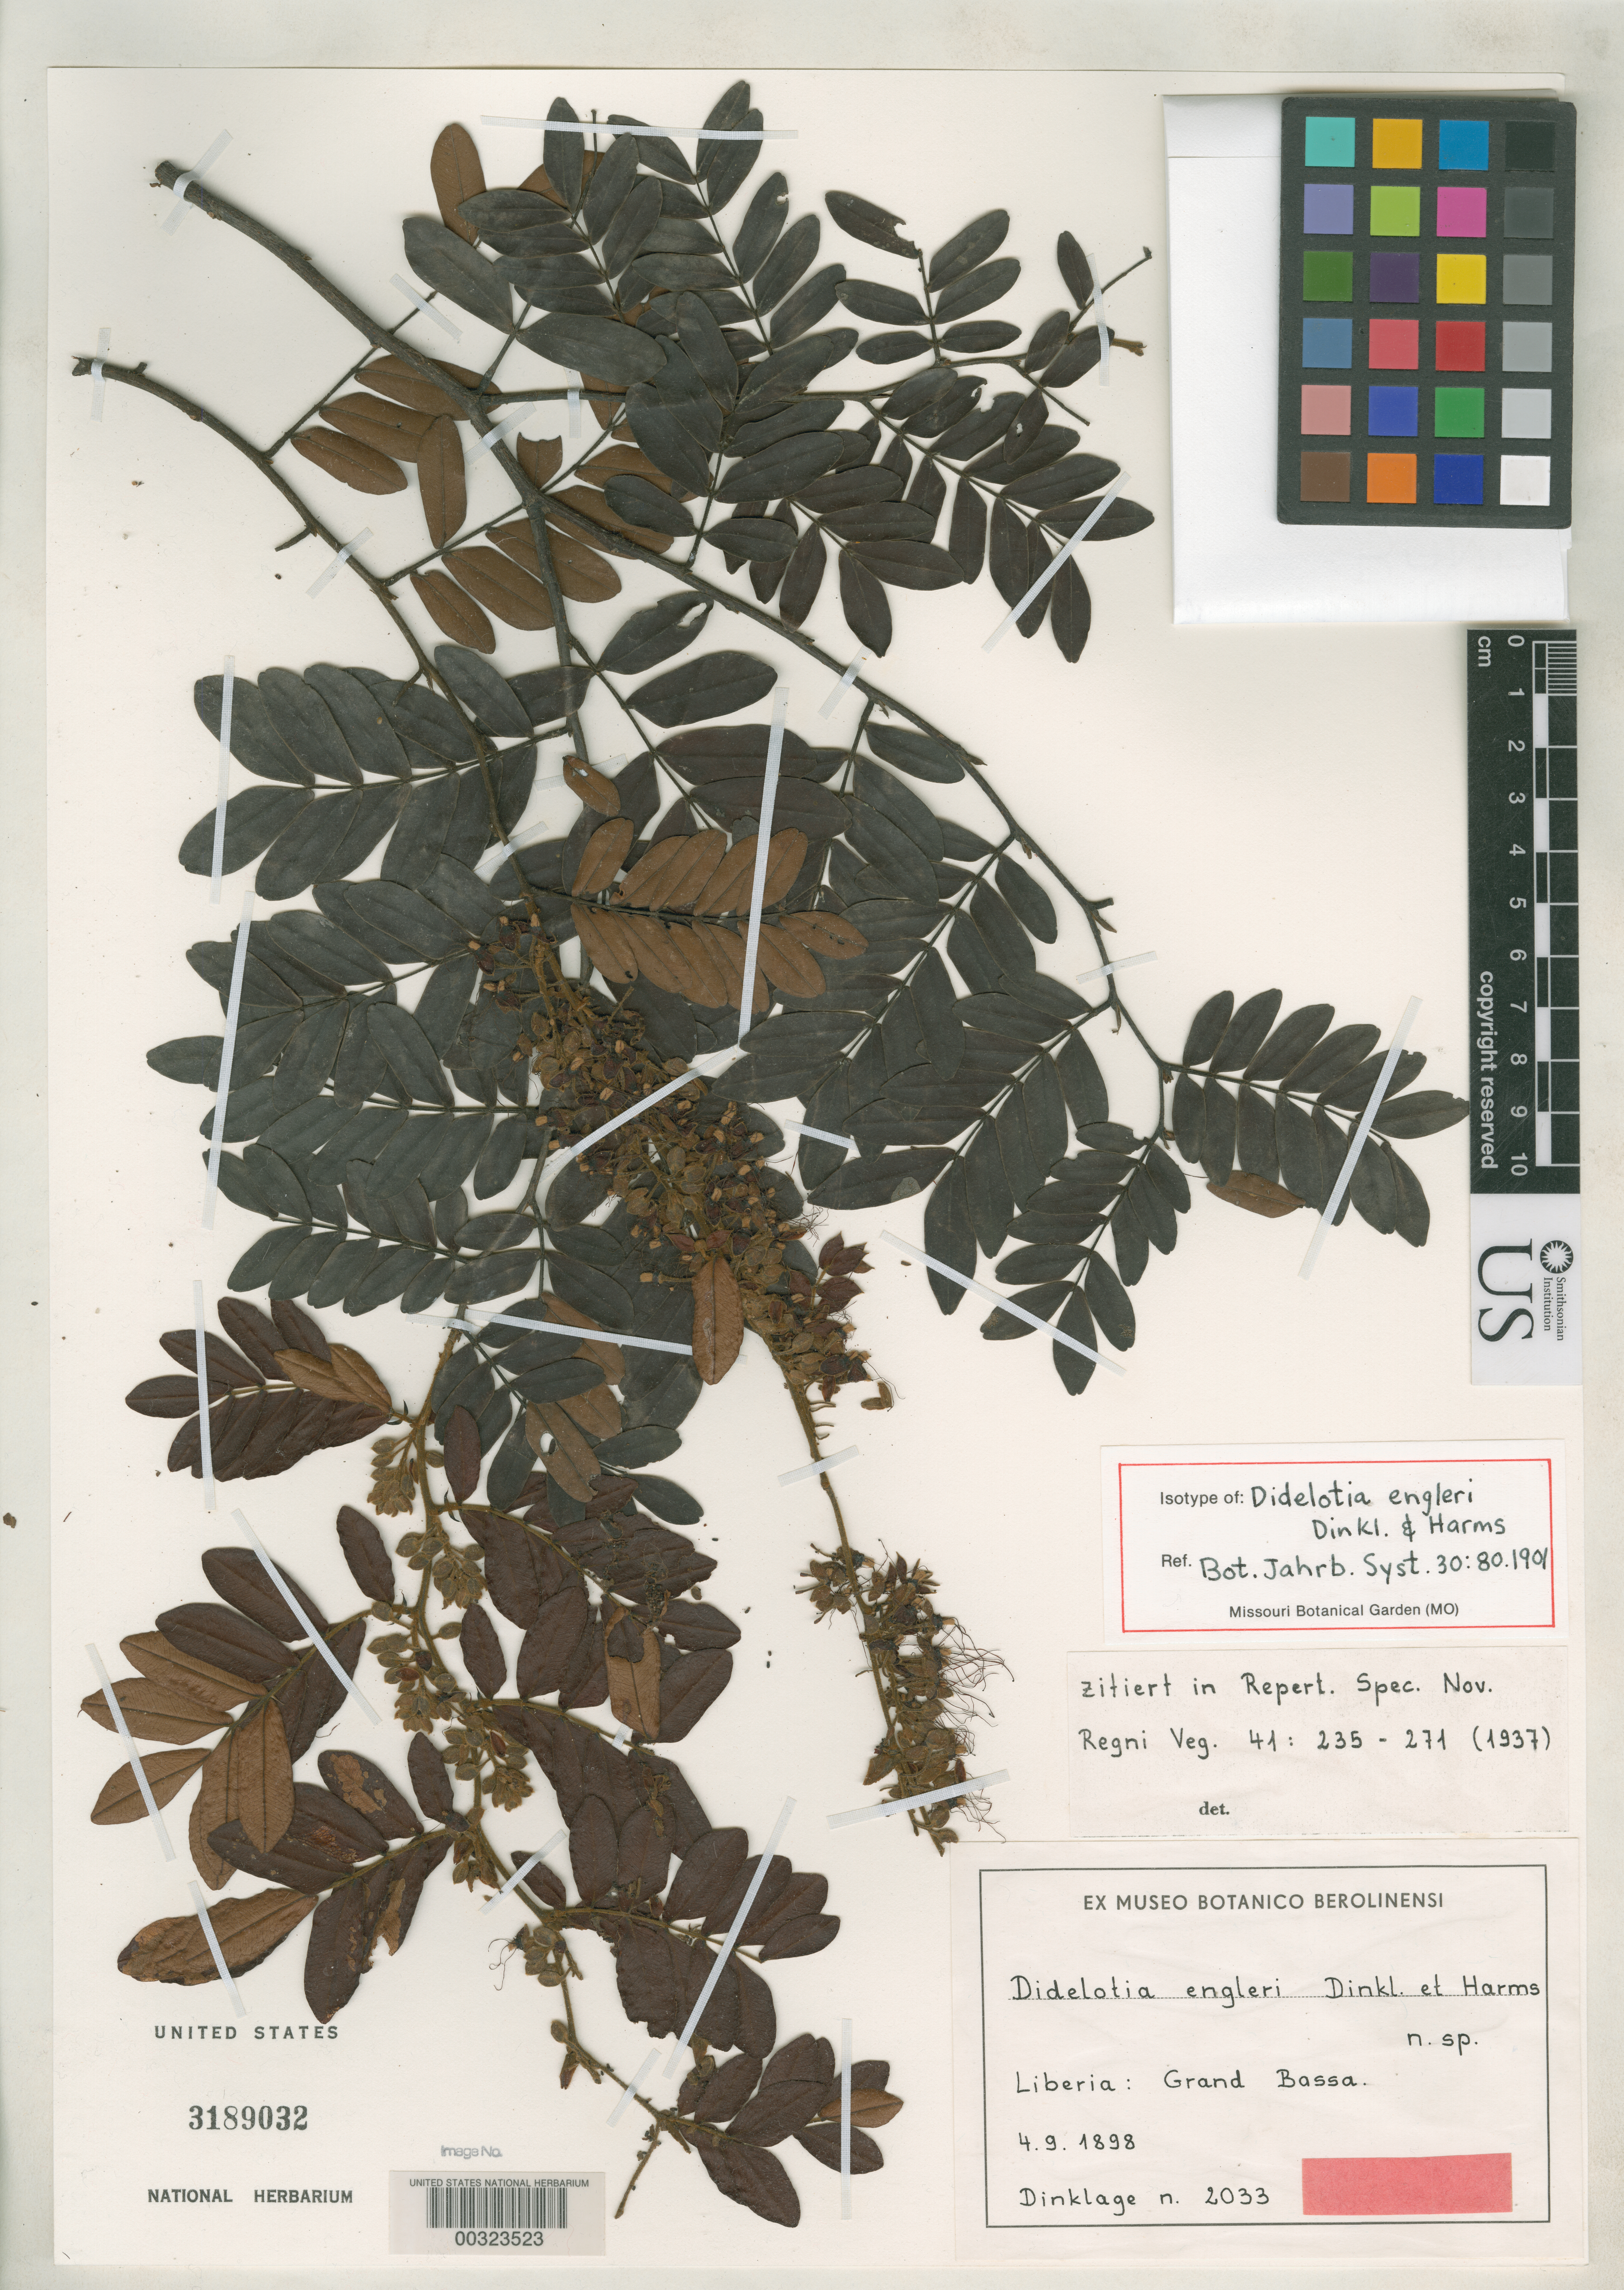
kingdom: Plantae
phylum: Tracheophyta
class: Magnoliopsida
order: Fabales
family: Fabaceae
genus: Didelotia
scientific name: Didelotia engleri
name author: Dinkl. & Harms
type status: Isotype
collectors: M. Dinklage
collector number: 2033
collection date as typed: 04 Sep 1898 or 09 Apr 1898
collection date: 1898-04-09 or 1898-09-04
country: Liberia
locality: Grand Bassa.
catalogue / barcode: US 3189032